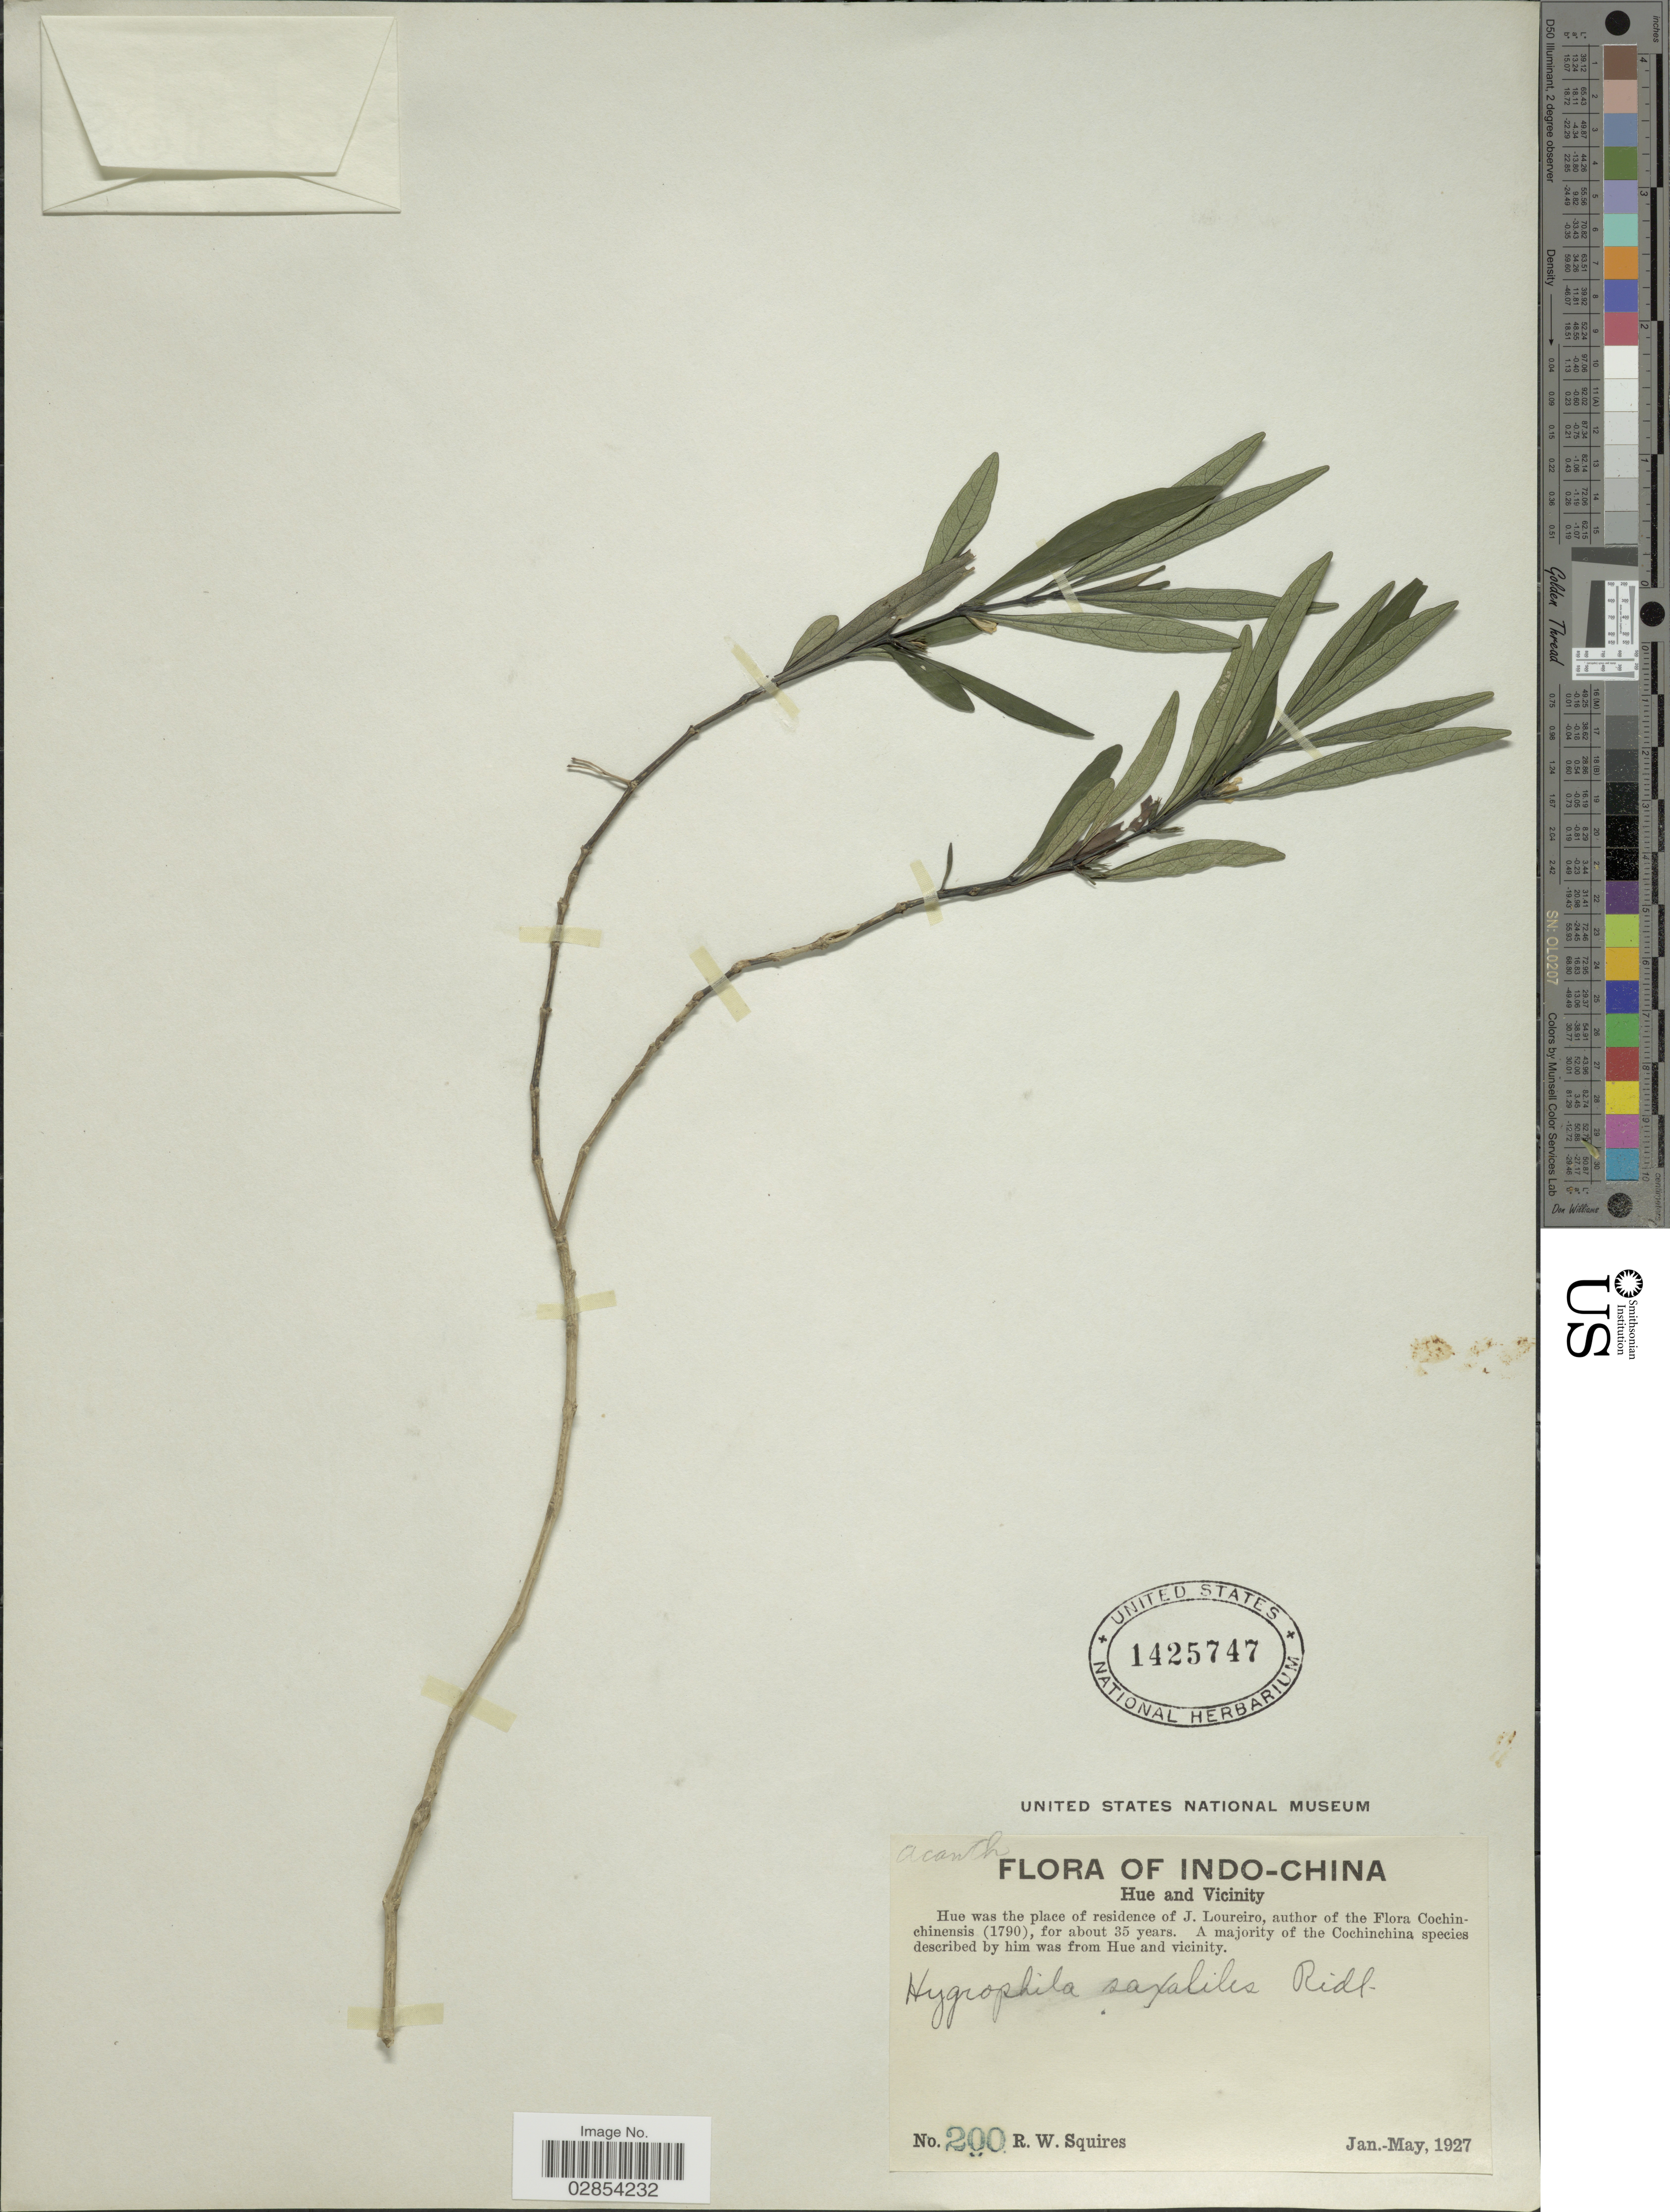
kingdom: Plantae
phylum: Tracheophyta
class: Magnoliopsida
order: Lamiales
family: Acanthaceae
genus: Hygrophila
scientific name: Hygrophila saxatilis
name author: Ridl.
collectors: R. Squires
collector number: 200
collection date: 1927-01/1927-05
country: Vietnam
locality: Indo-China. Hue and Vicinity. Hue was the place of residence of J. Loureiro.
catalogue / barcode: US 1425747